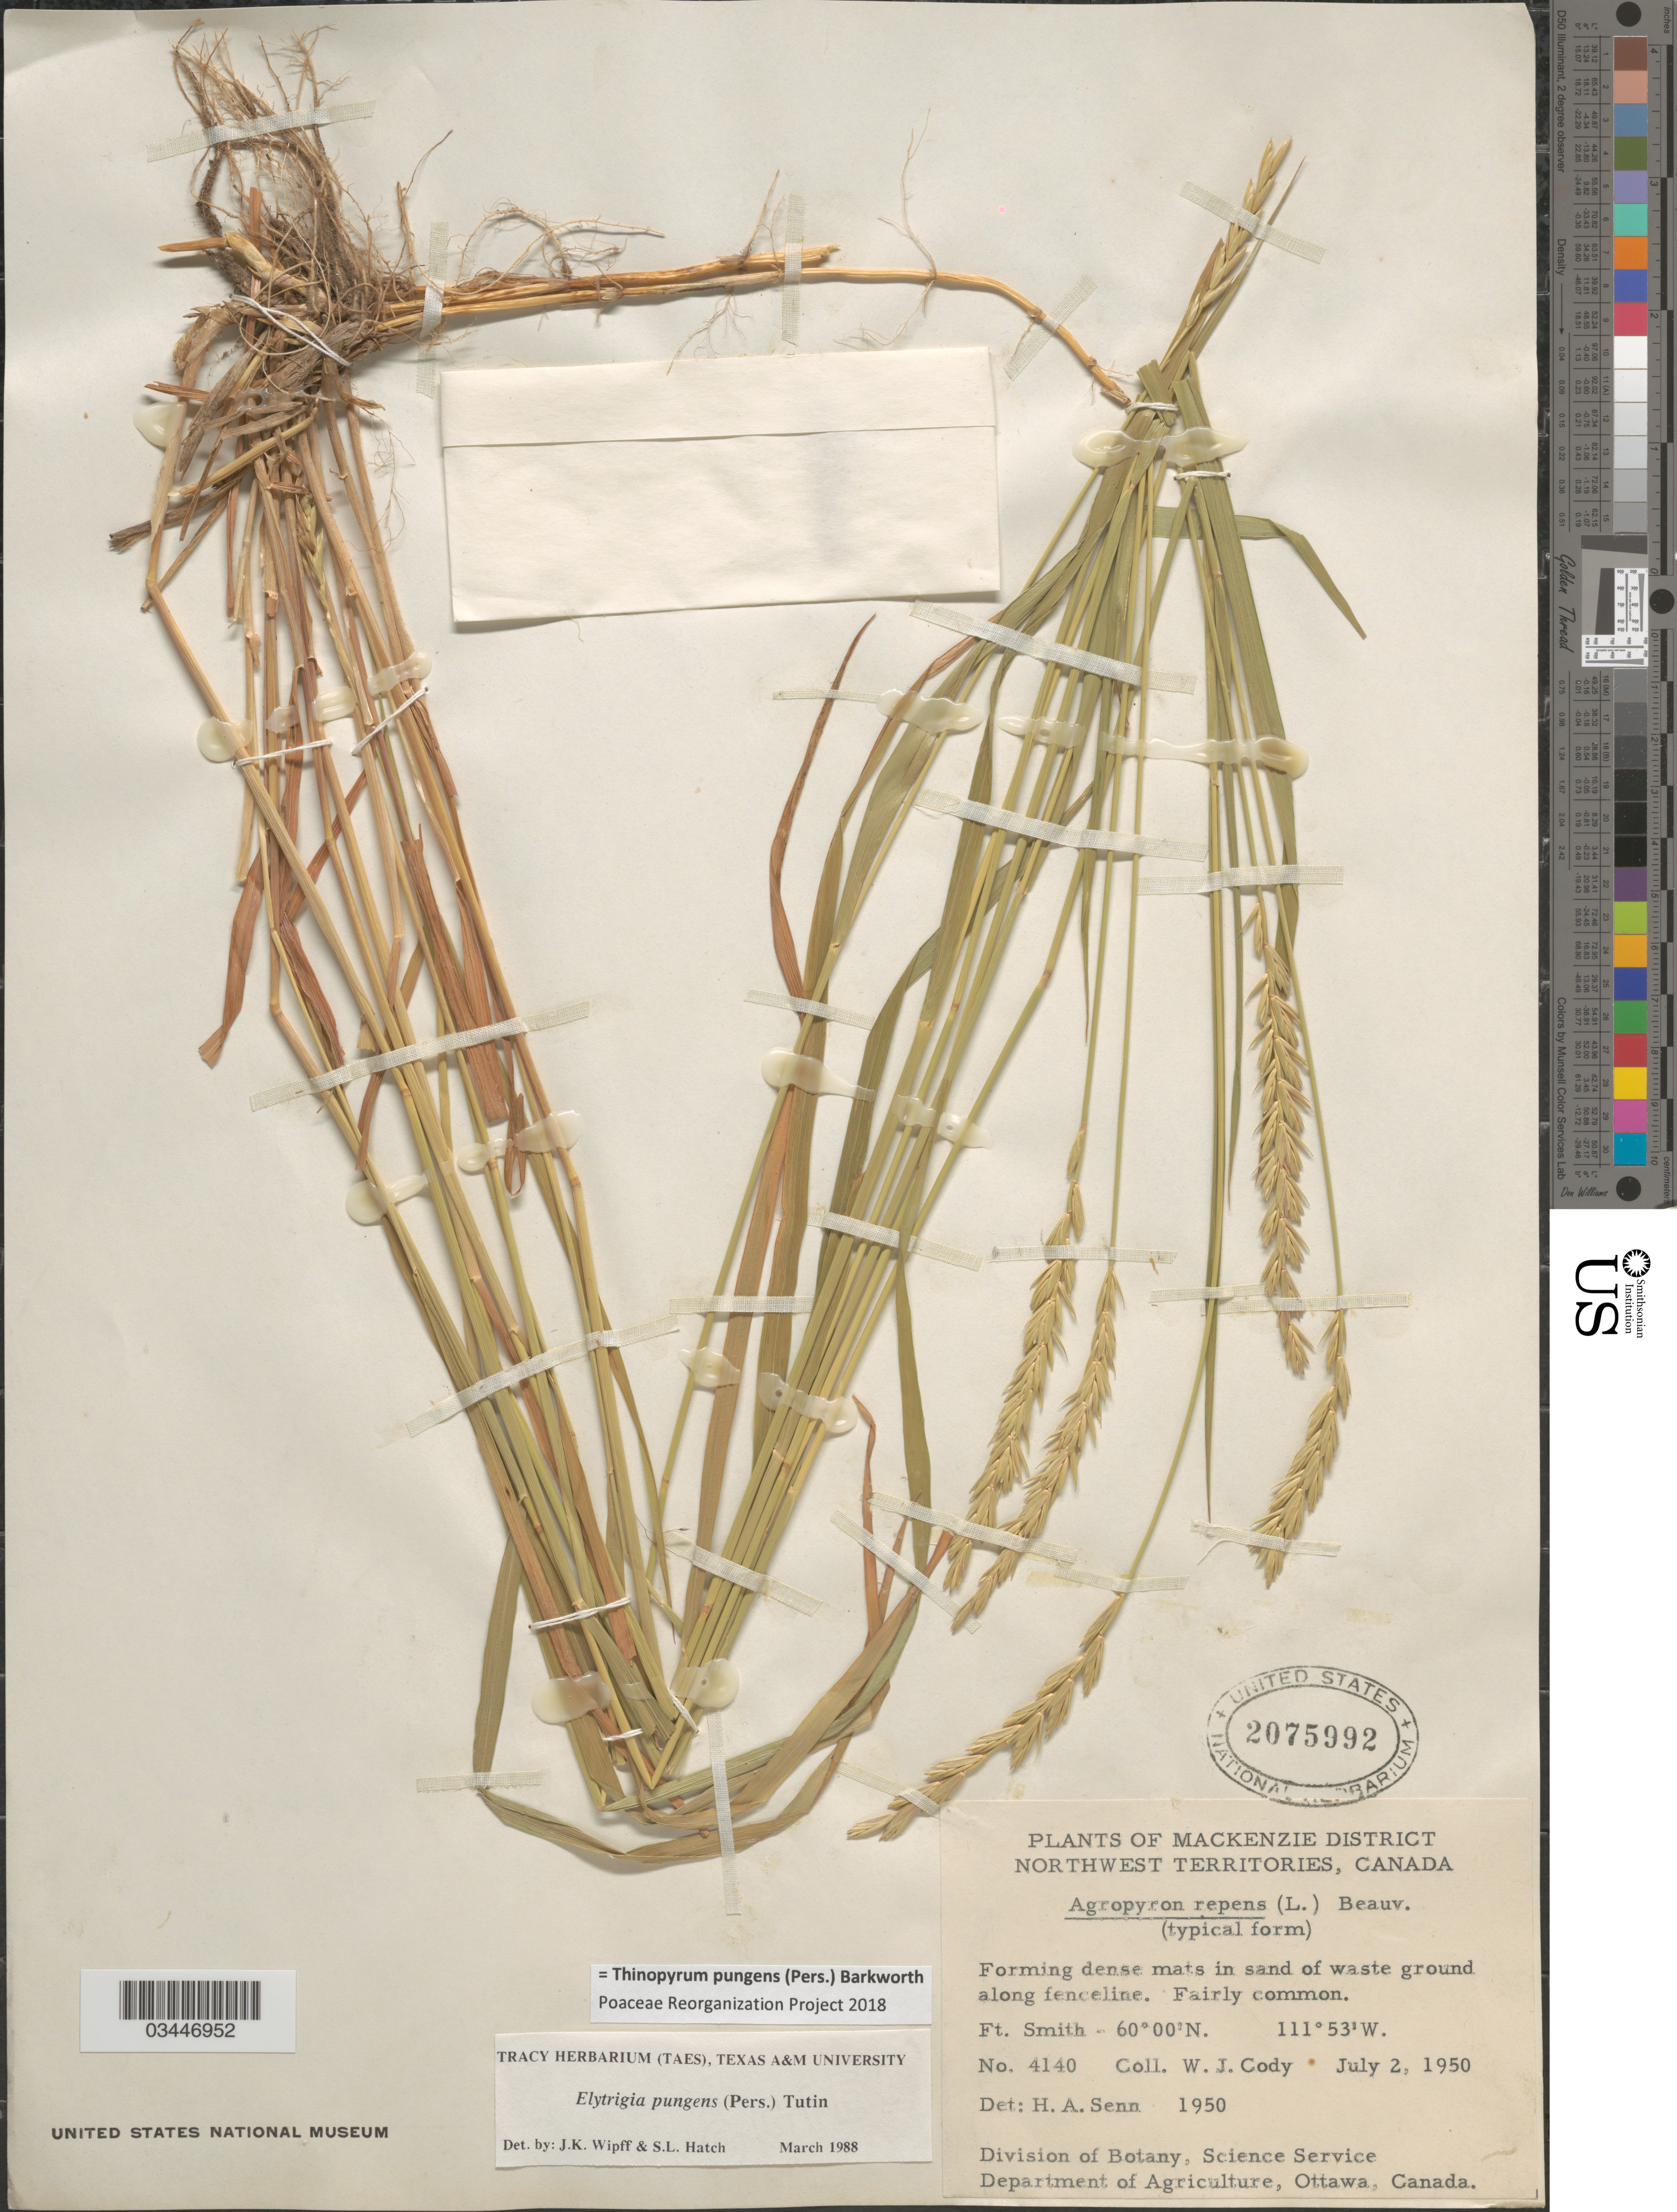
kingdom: Plantae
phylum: Tracheophyta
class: Liliopsida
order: Poales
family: Poaceae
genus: Thinopyrum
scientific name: Thinopyrum pungens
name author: (Pers.) Barkworth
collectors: W. Cody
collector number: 4140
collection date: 1950-07-02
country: Canada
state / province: Northwest Territories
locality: Mackenzie District. Forming dense mats in sand of waste ground along fenceline. Ft. Smith.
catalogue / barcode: US 2075992